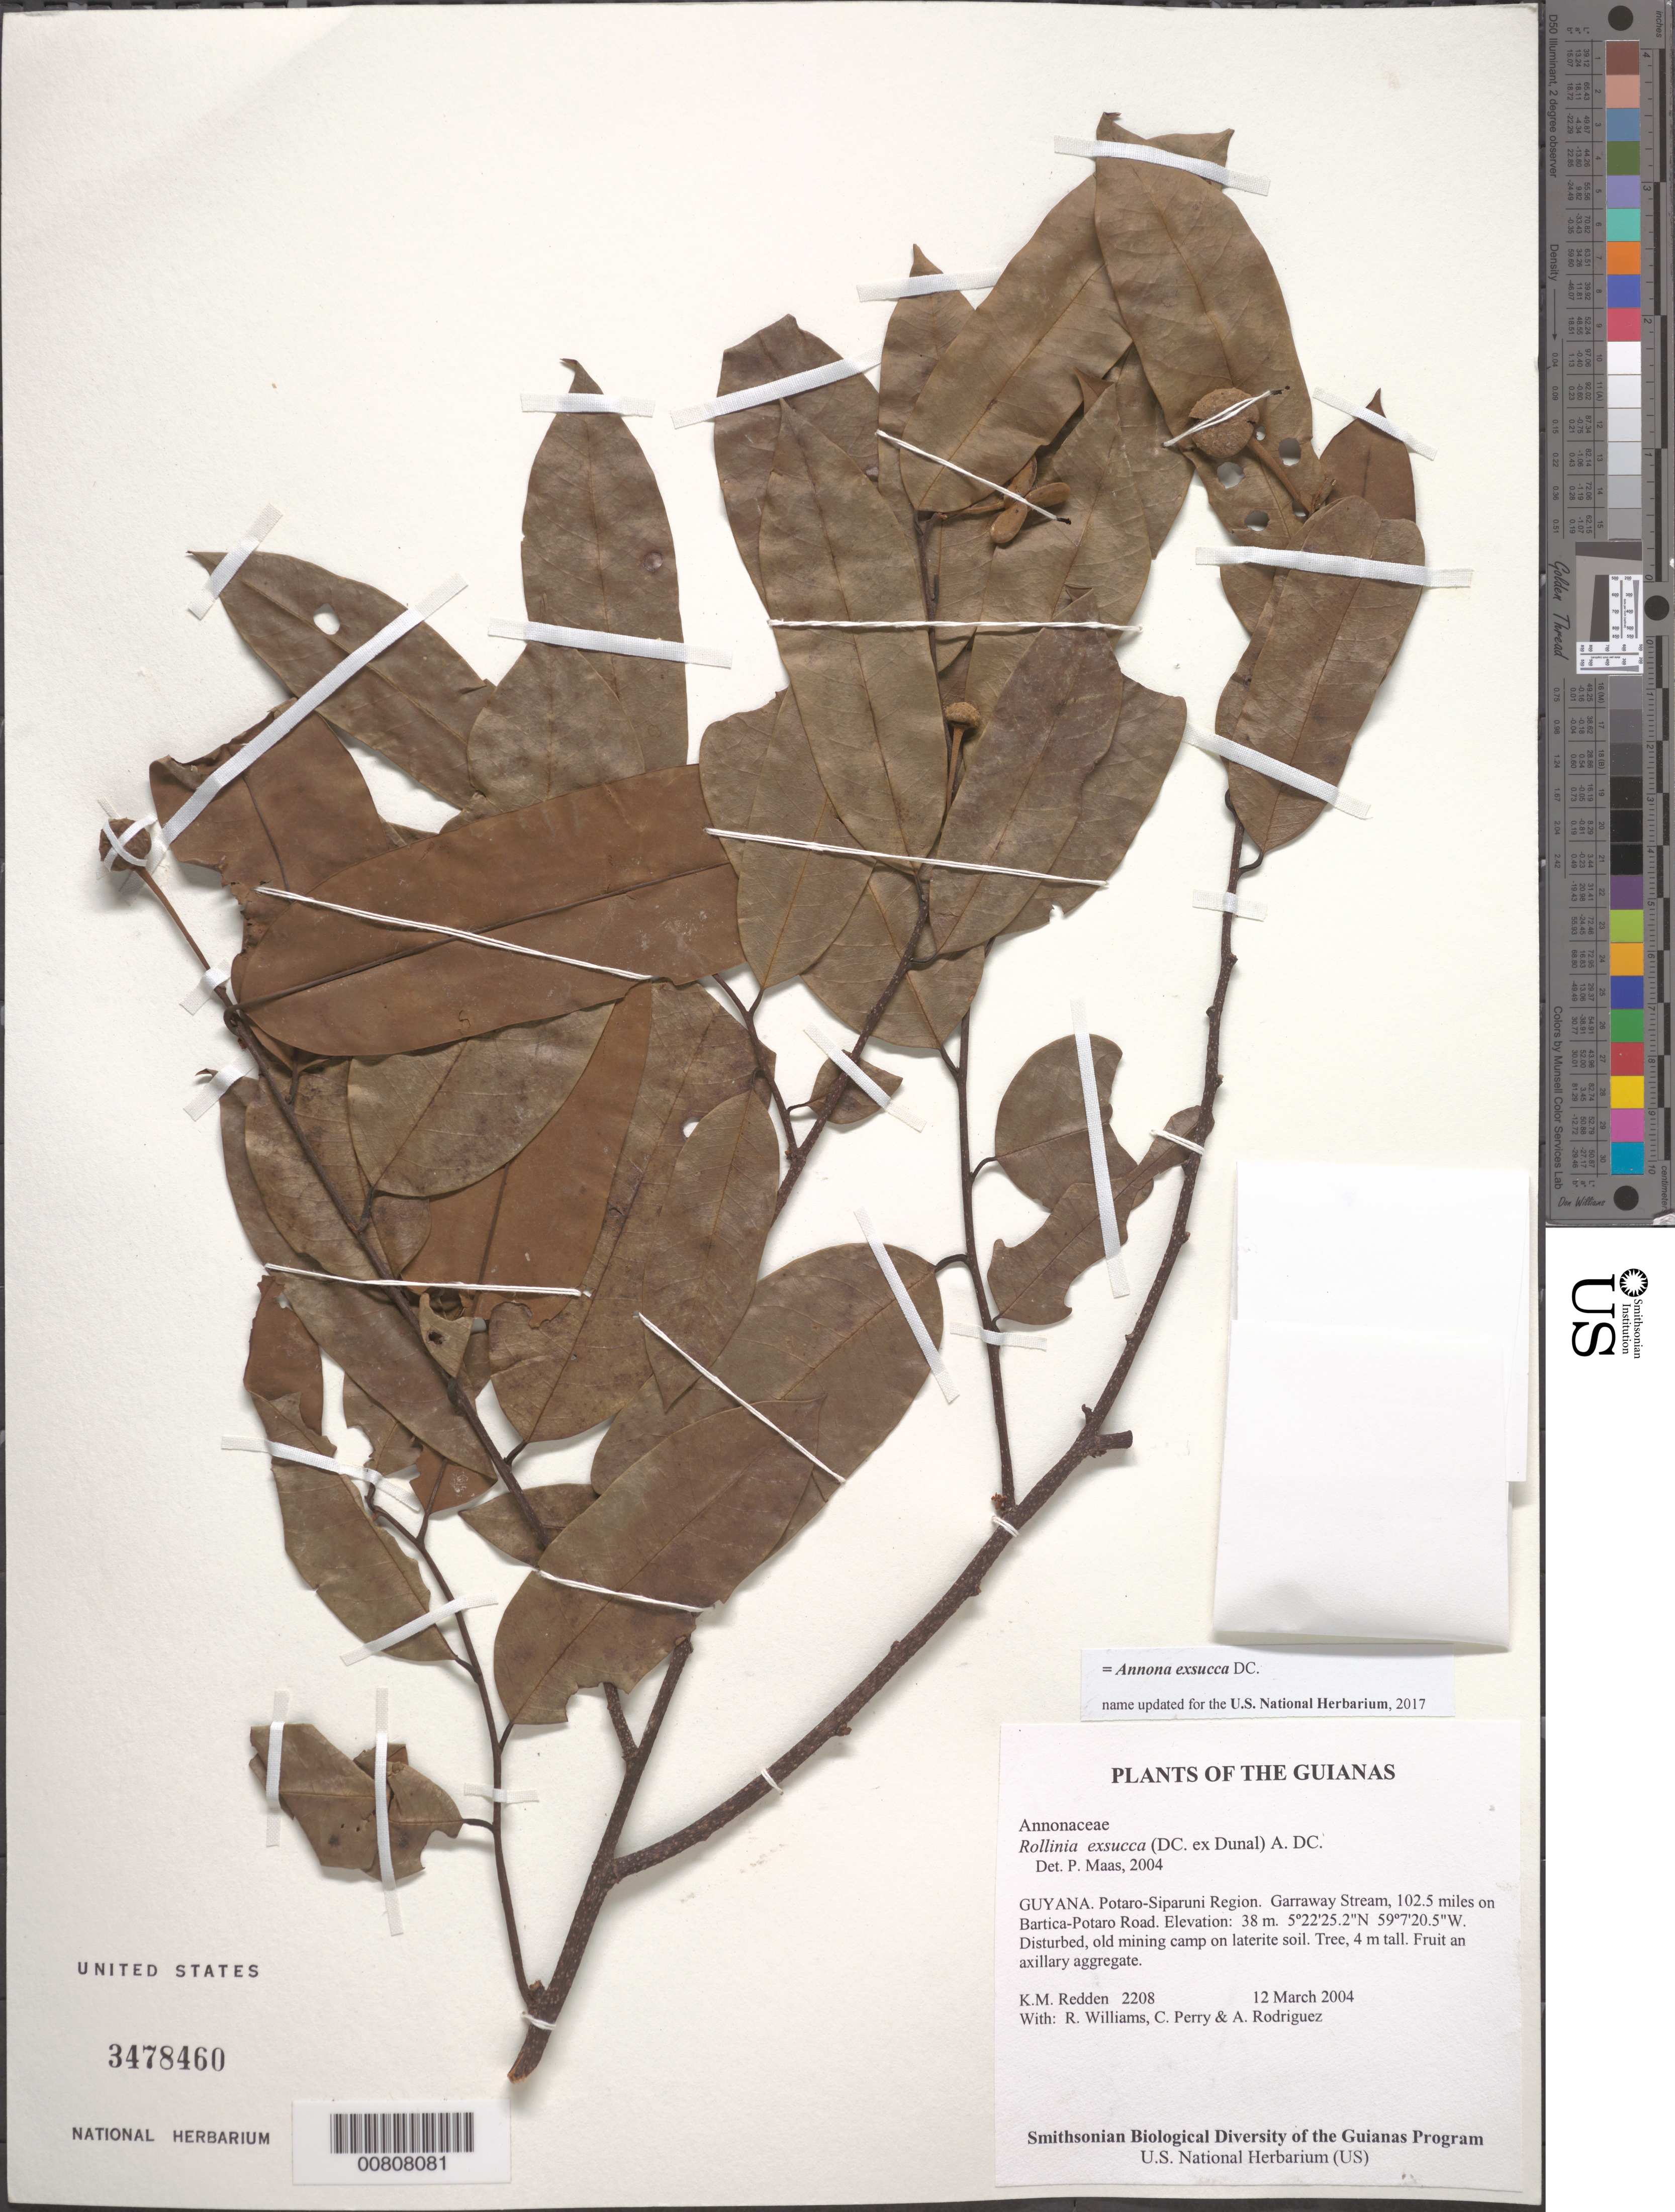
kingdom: Plantae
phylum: Tracheophyta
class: Magnoliopsida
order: Magnoliales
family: Annonaceae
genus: Annona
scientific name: Annona exsucca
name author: DC. ex Dunal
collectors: K. M. Redden, R. Williams, C. Perry & A. Rodriguez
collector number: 2208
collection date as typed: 12 March 2004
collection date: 2004-03-12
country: Guyana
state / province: Potaro-Siparuni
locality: Garraway Stream, 102.5 miles on Bartica-Potaro Road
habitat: Disturbed, old mining camp on laterite soil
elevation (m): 38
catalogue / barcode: US 3478460